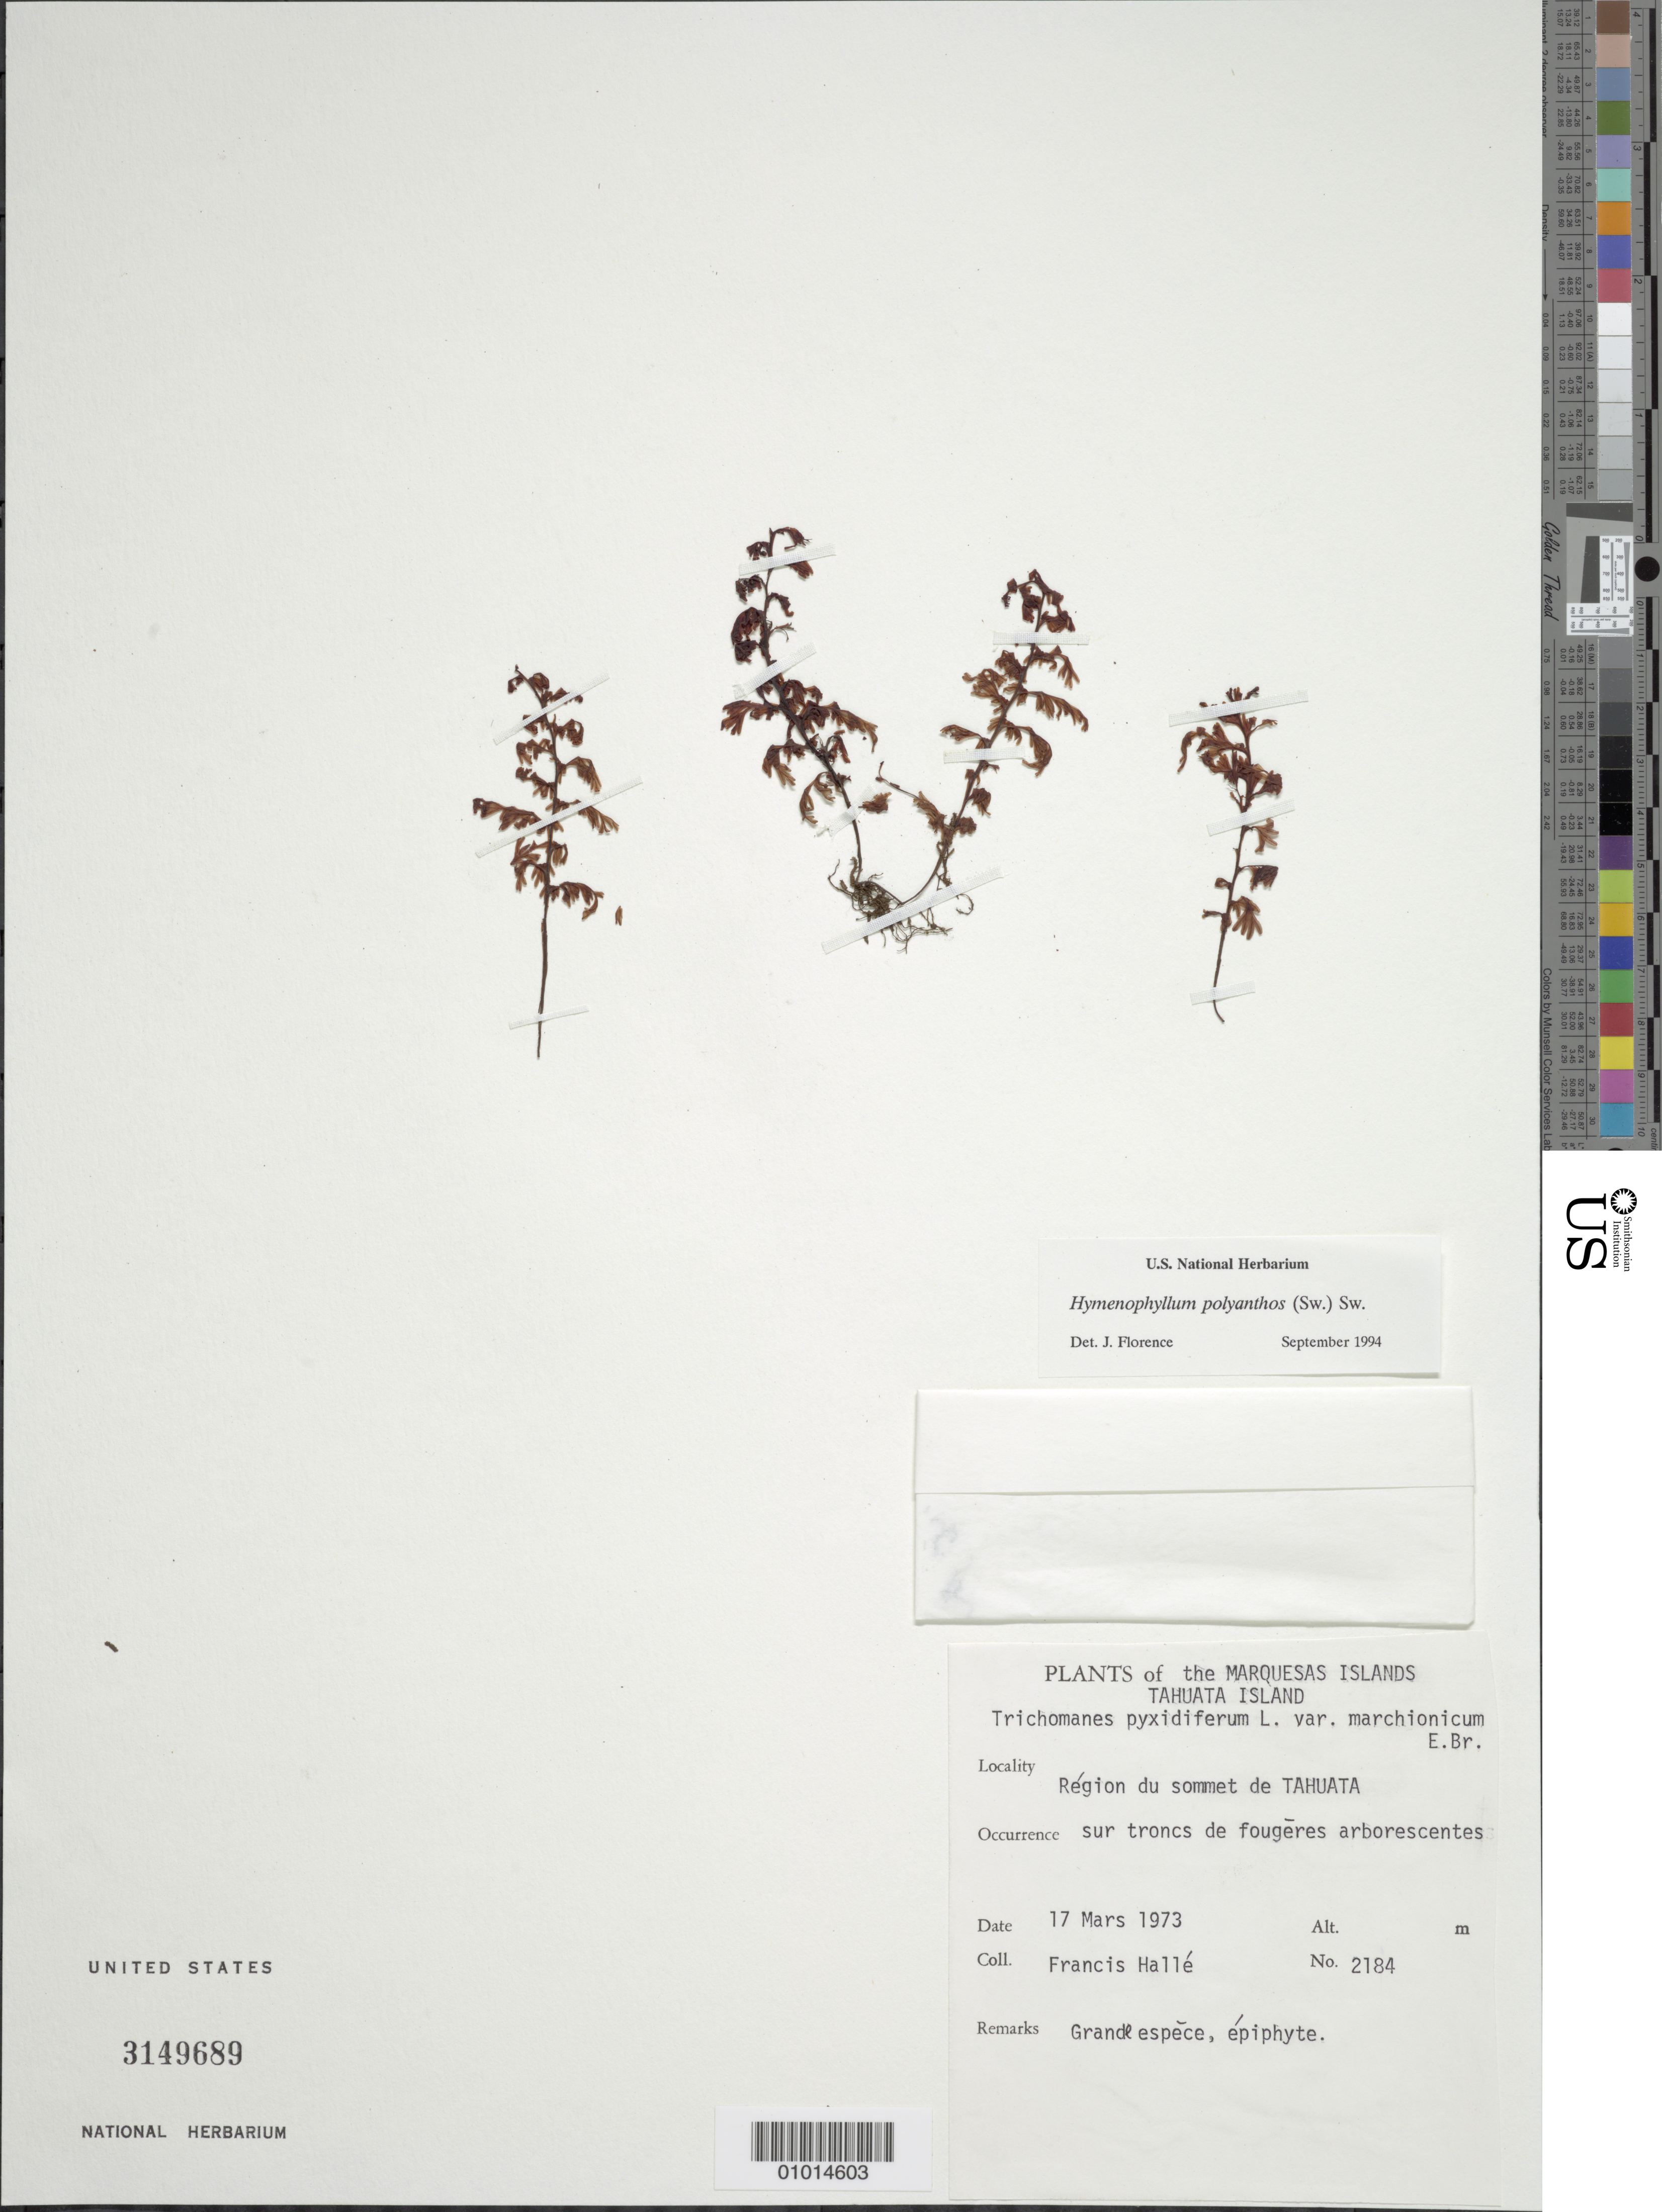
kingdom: Plantae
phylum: Tracheophyta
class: Polypodiopsida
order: Hymenophyllales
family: Hymenophyllaceae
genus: Hymenophyllum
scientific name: Hymenophyllum polyanthos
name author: (Sw.) Sw.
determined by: Florence, J.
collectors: F. Hallé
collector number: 2184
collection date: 1973-03-17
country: French Polynesia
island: Tahuata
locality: Région du sommet de Tahuata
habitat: Sur troncs de fougères arborescentes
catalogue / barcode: US 3149689